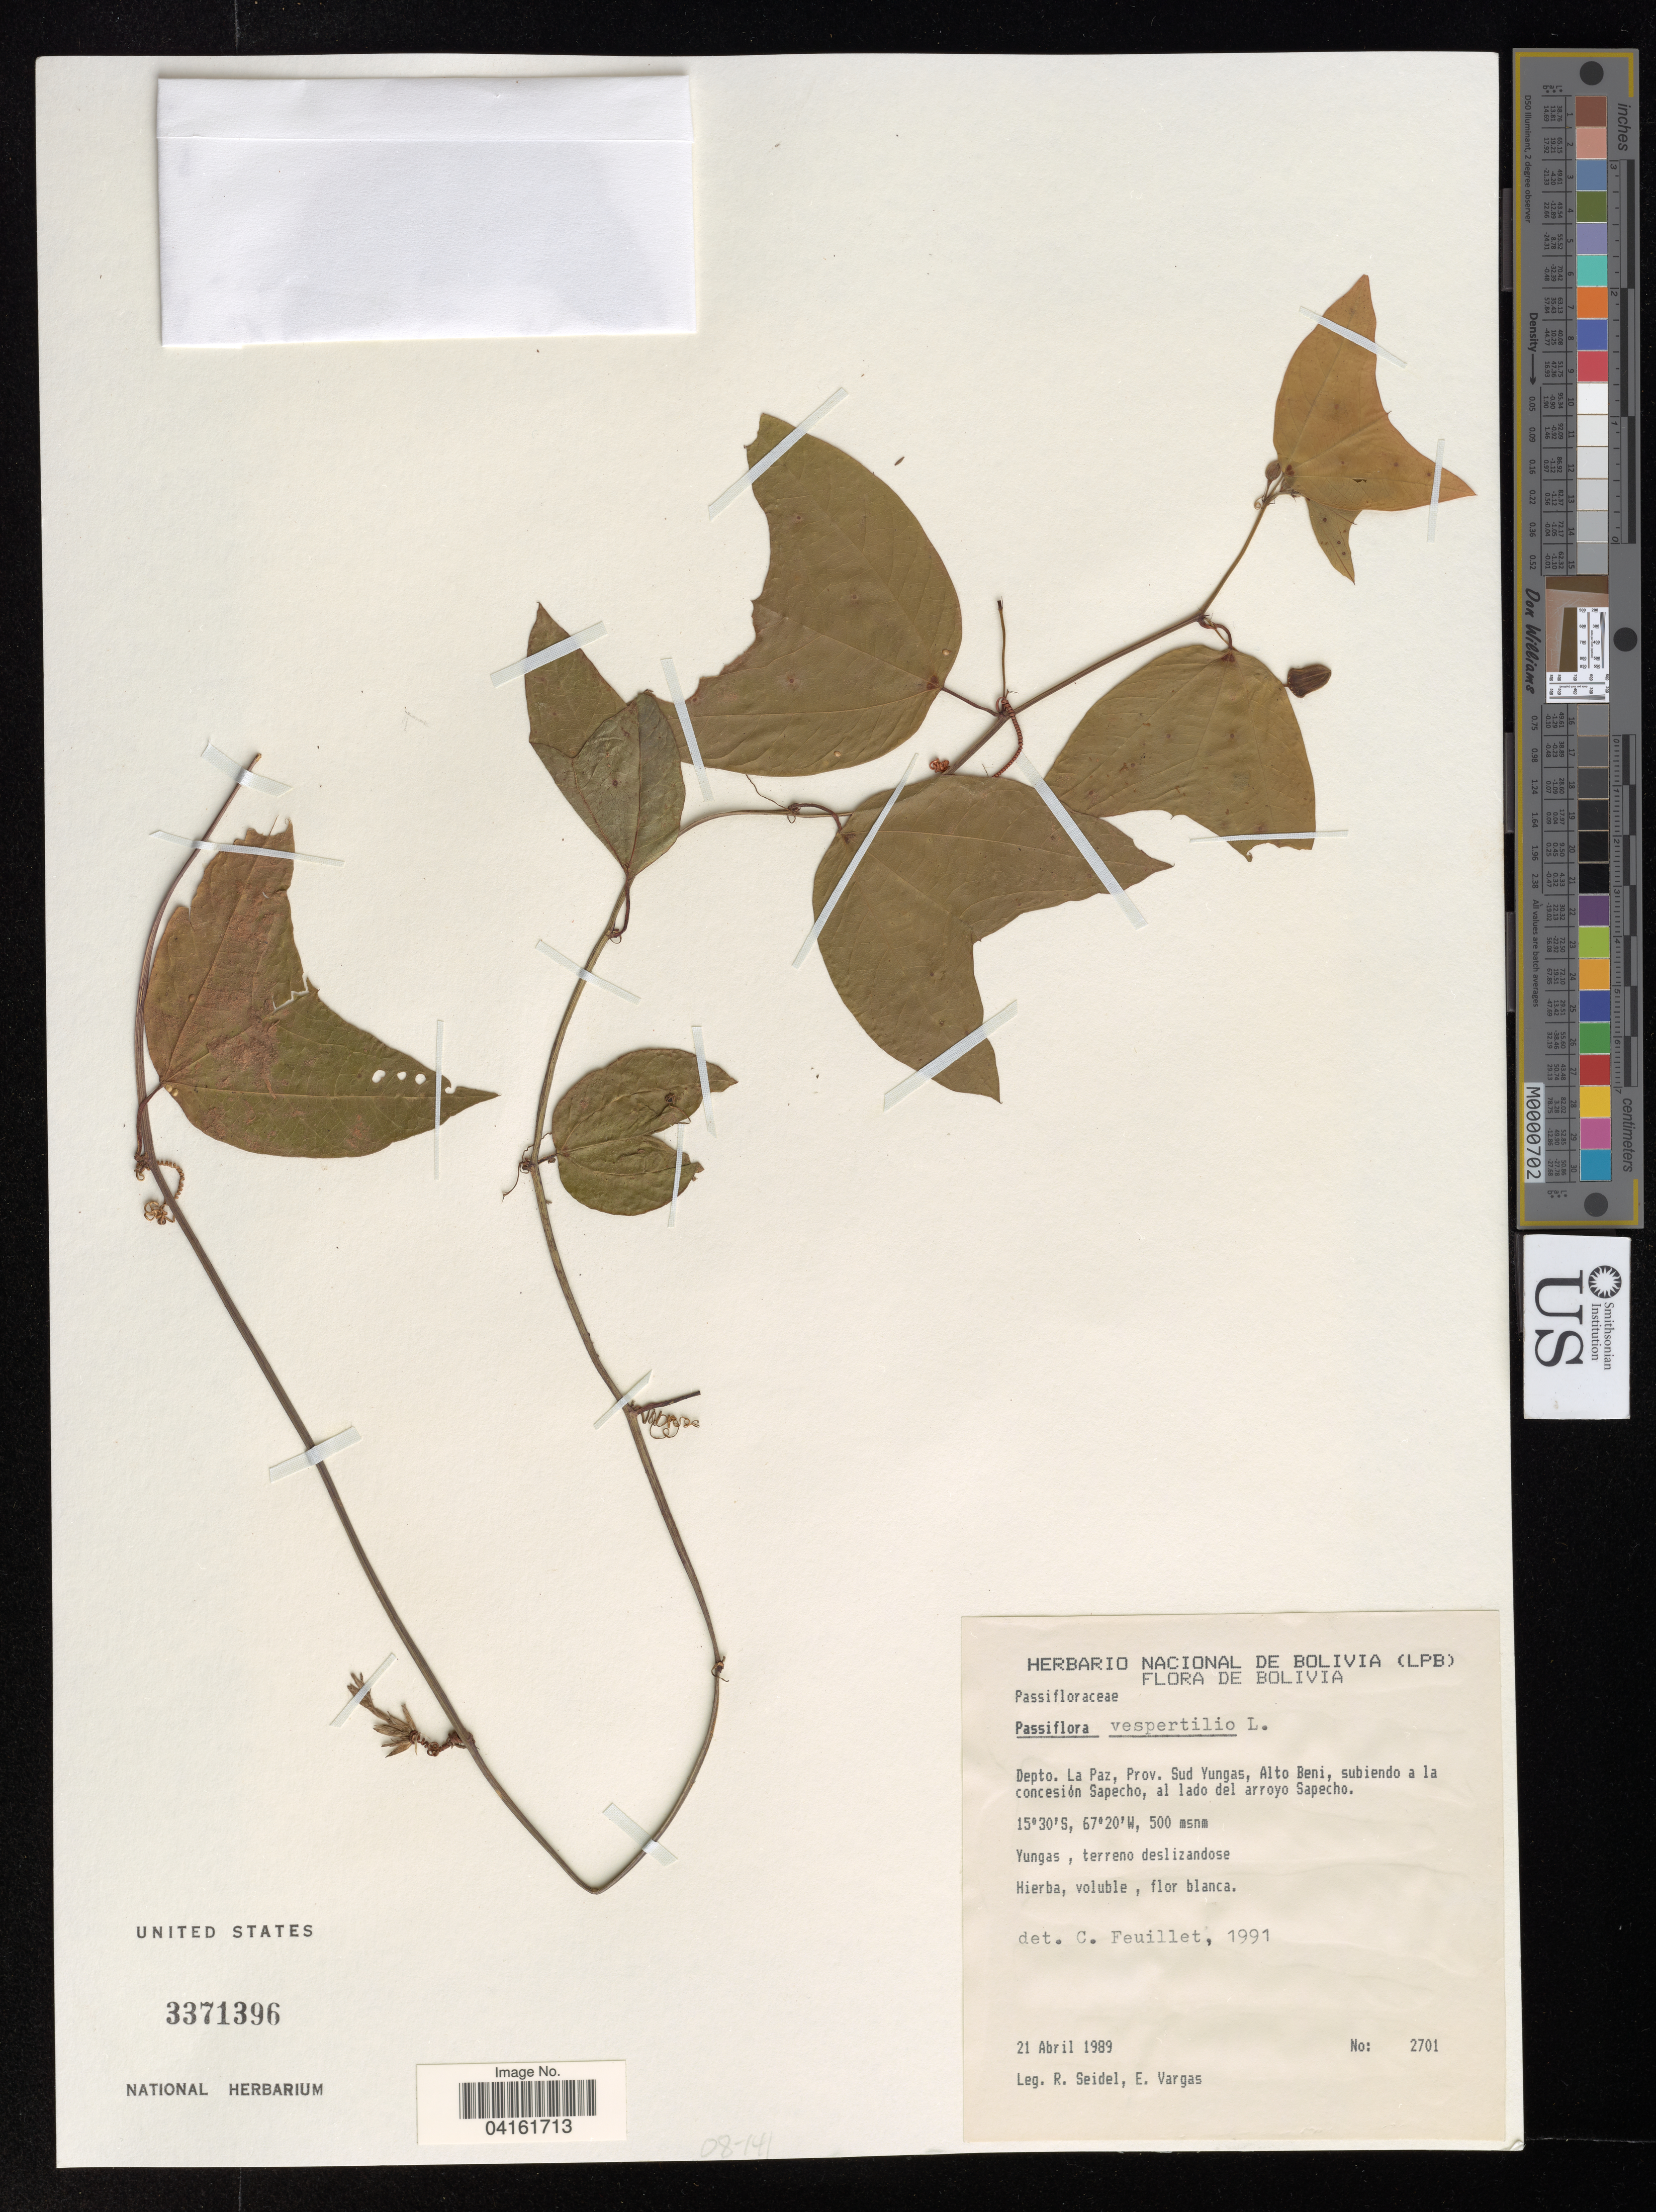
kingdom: Plantae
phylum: Tracheophyta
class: Magnoliopsida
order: Malpighiales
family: Passifloraceae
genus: Passiflora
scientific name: Passiflora vespertilio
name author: L.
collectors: R. Seidel & E. Vargas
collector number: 2701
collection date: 1989-04-21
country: Bolivia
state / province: La Paz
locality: Prov. Sud Yungas, Alto Beni, subiendo a la concesión Sapecho, al lado del arroyo Sapecho.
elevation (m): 500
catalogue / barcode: US 3371396